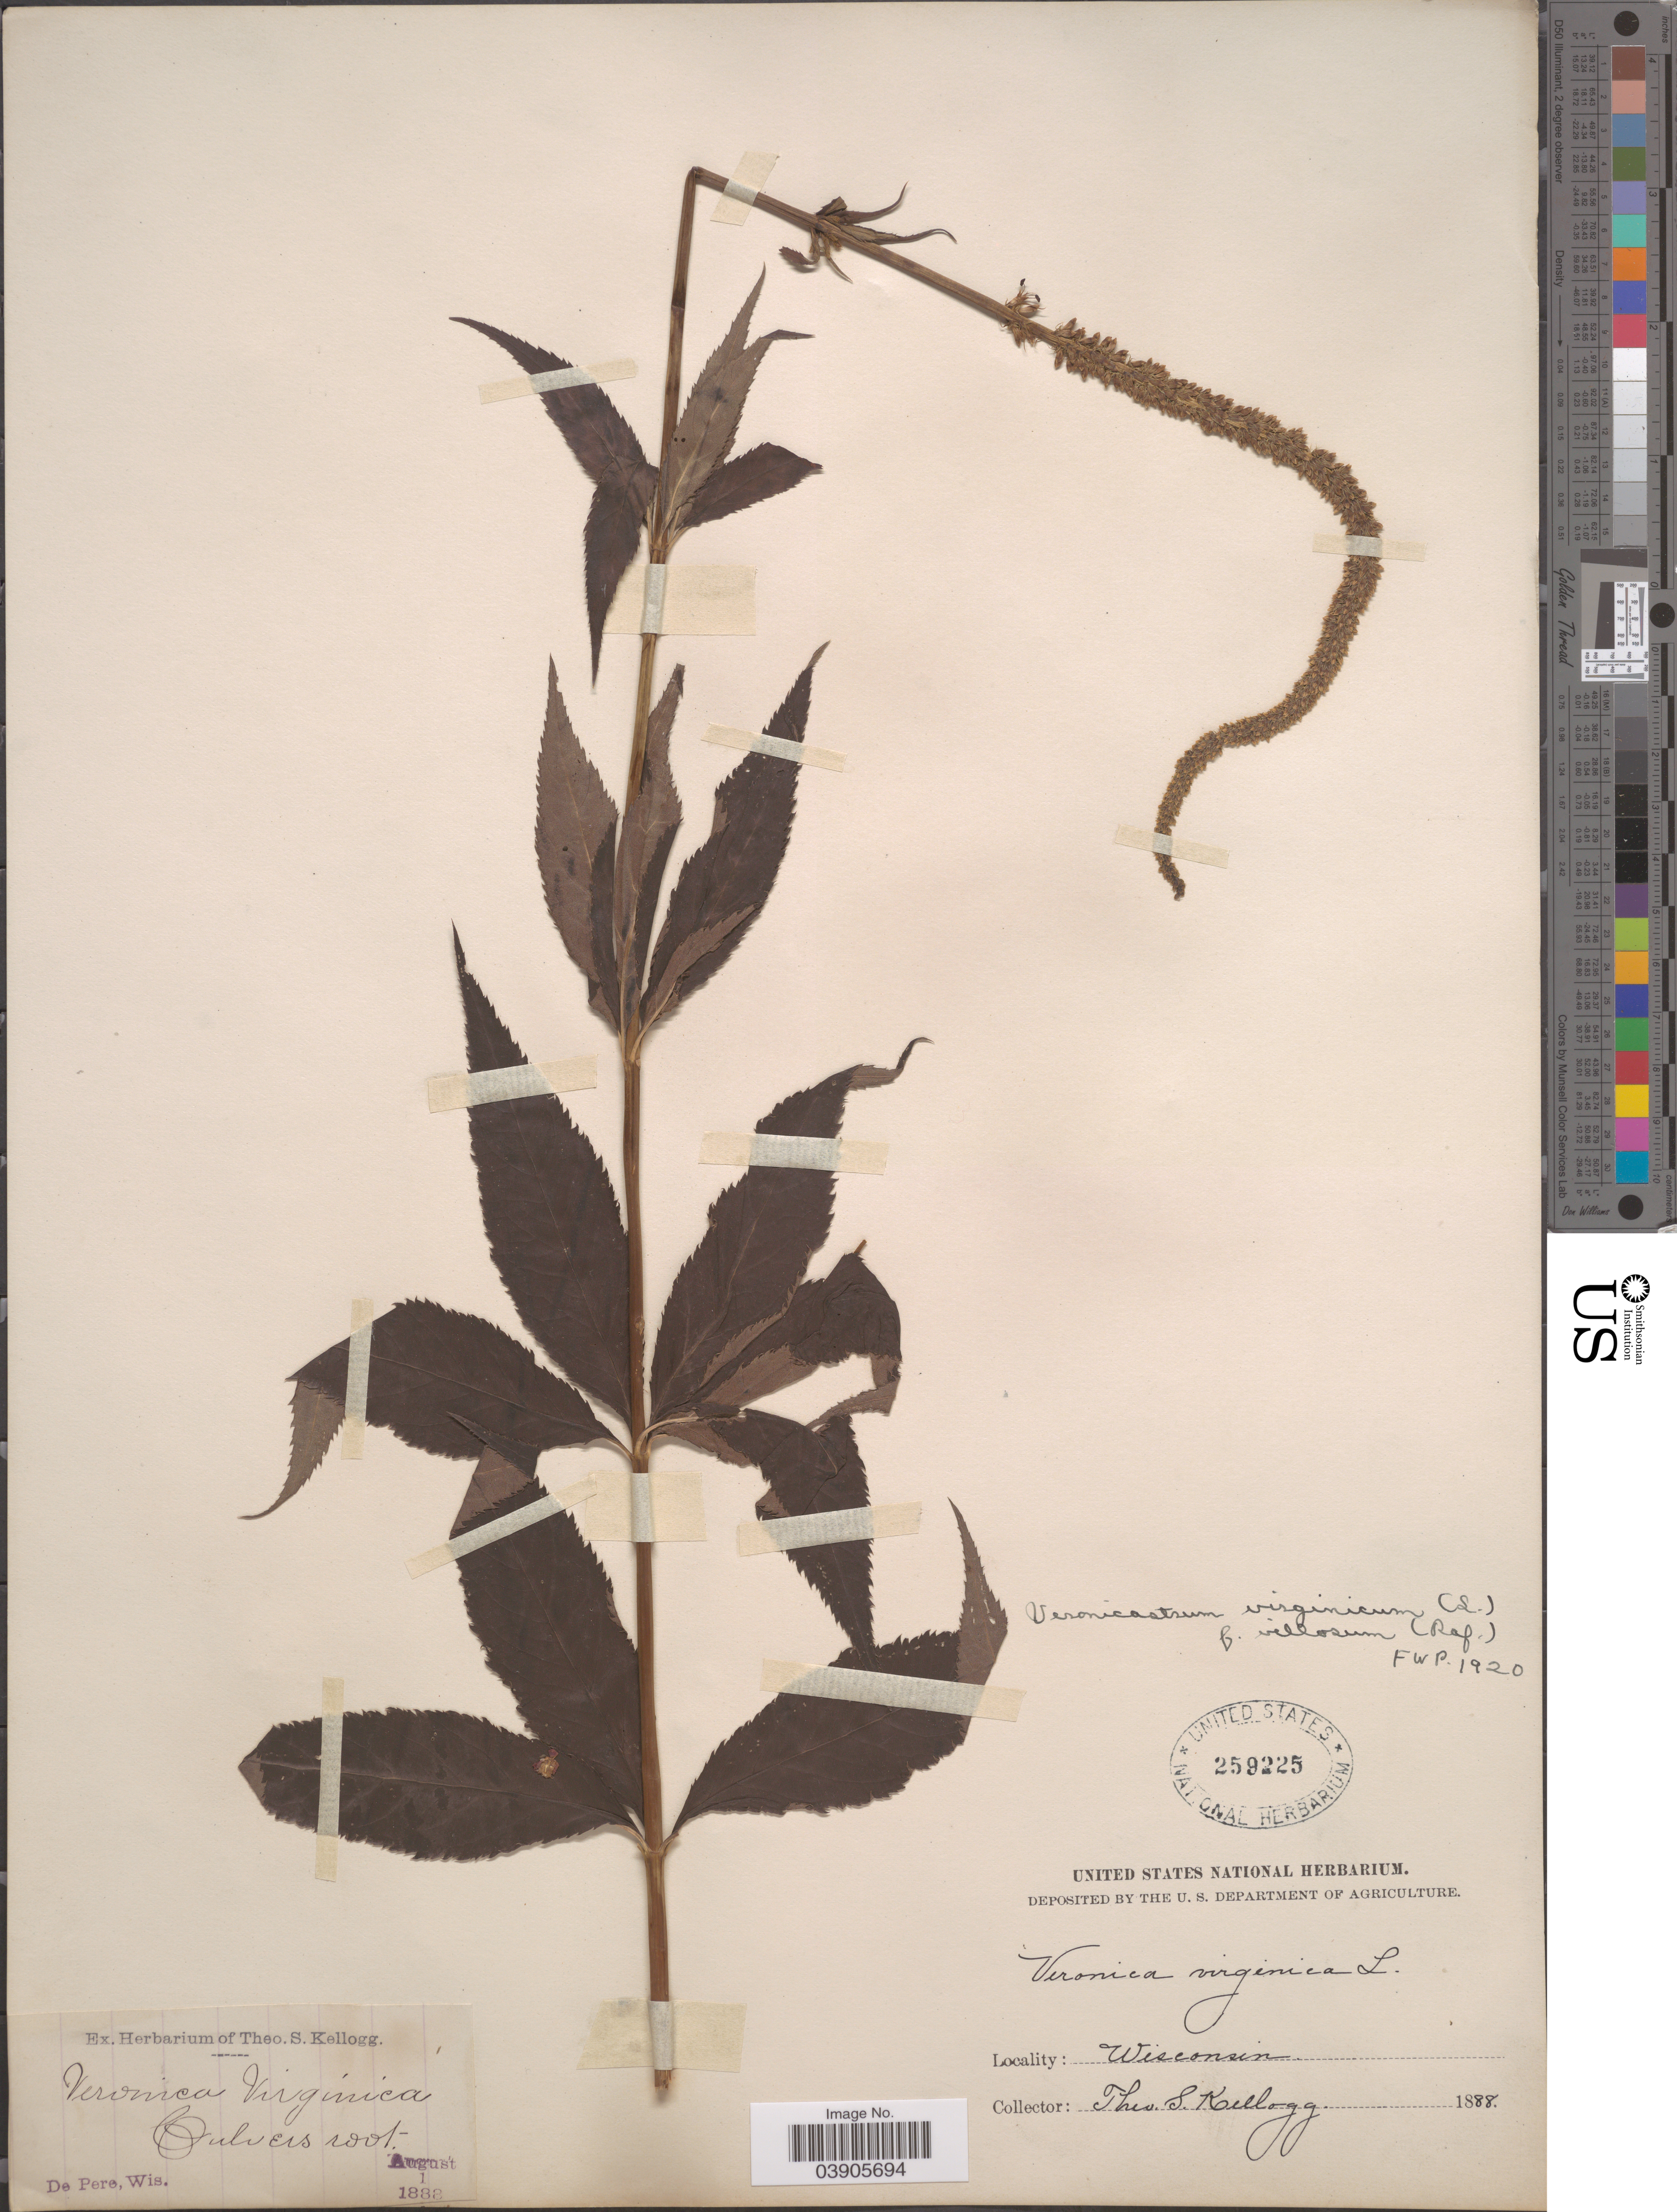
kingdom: Plantae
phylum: Tracheophyta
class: Magnoliopsida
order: Lamiales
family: Plantaginaceae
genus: Veronicastrum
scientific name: Veronicastrum virginicum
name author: (L.) Farw.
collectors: T. S. Kellogg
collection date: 1888-08-01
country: United States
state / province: Wisconsin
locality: De Pere.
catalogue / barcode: US 259225